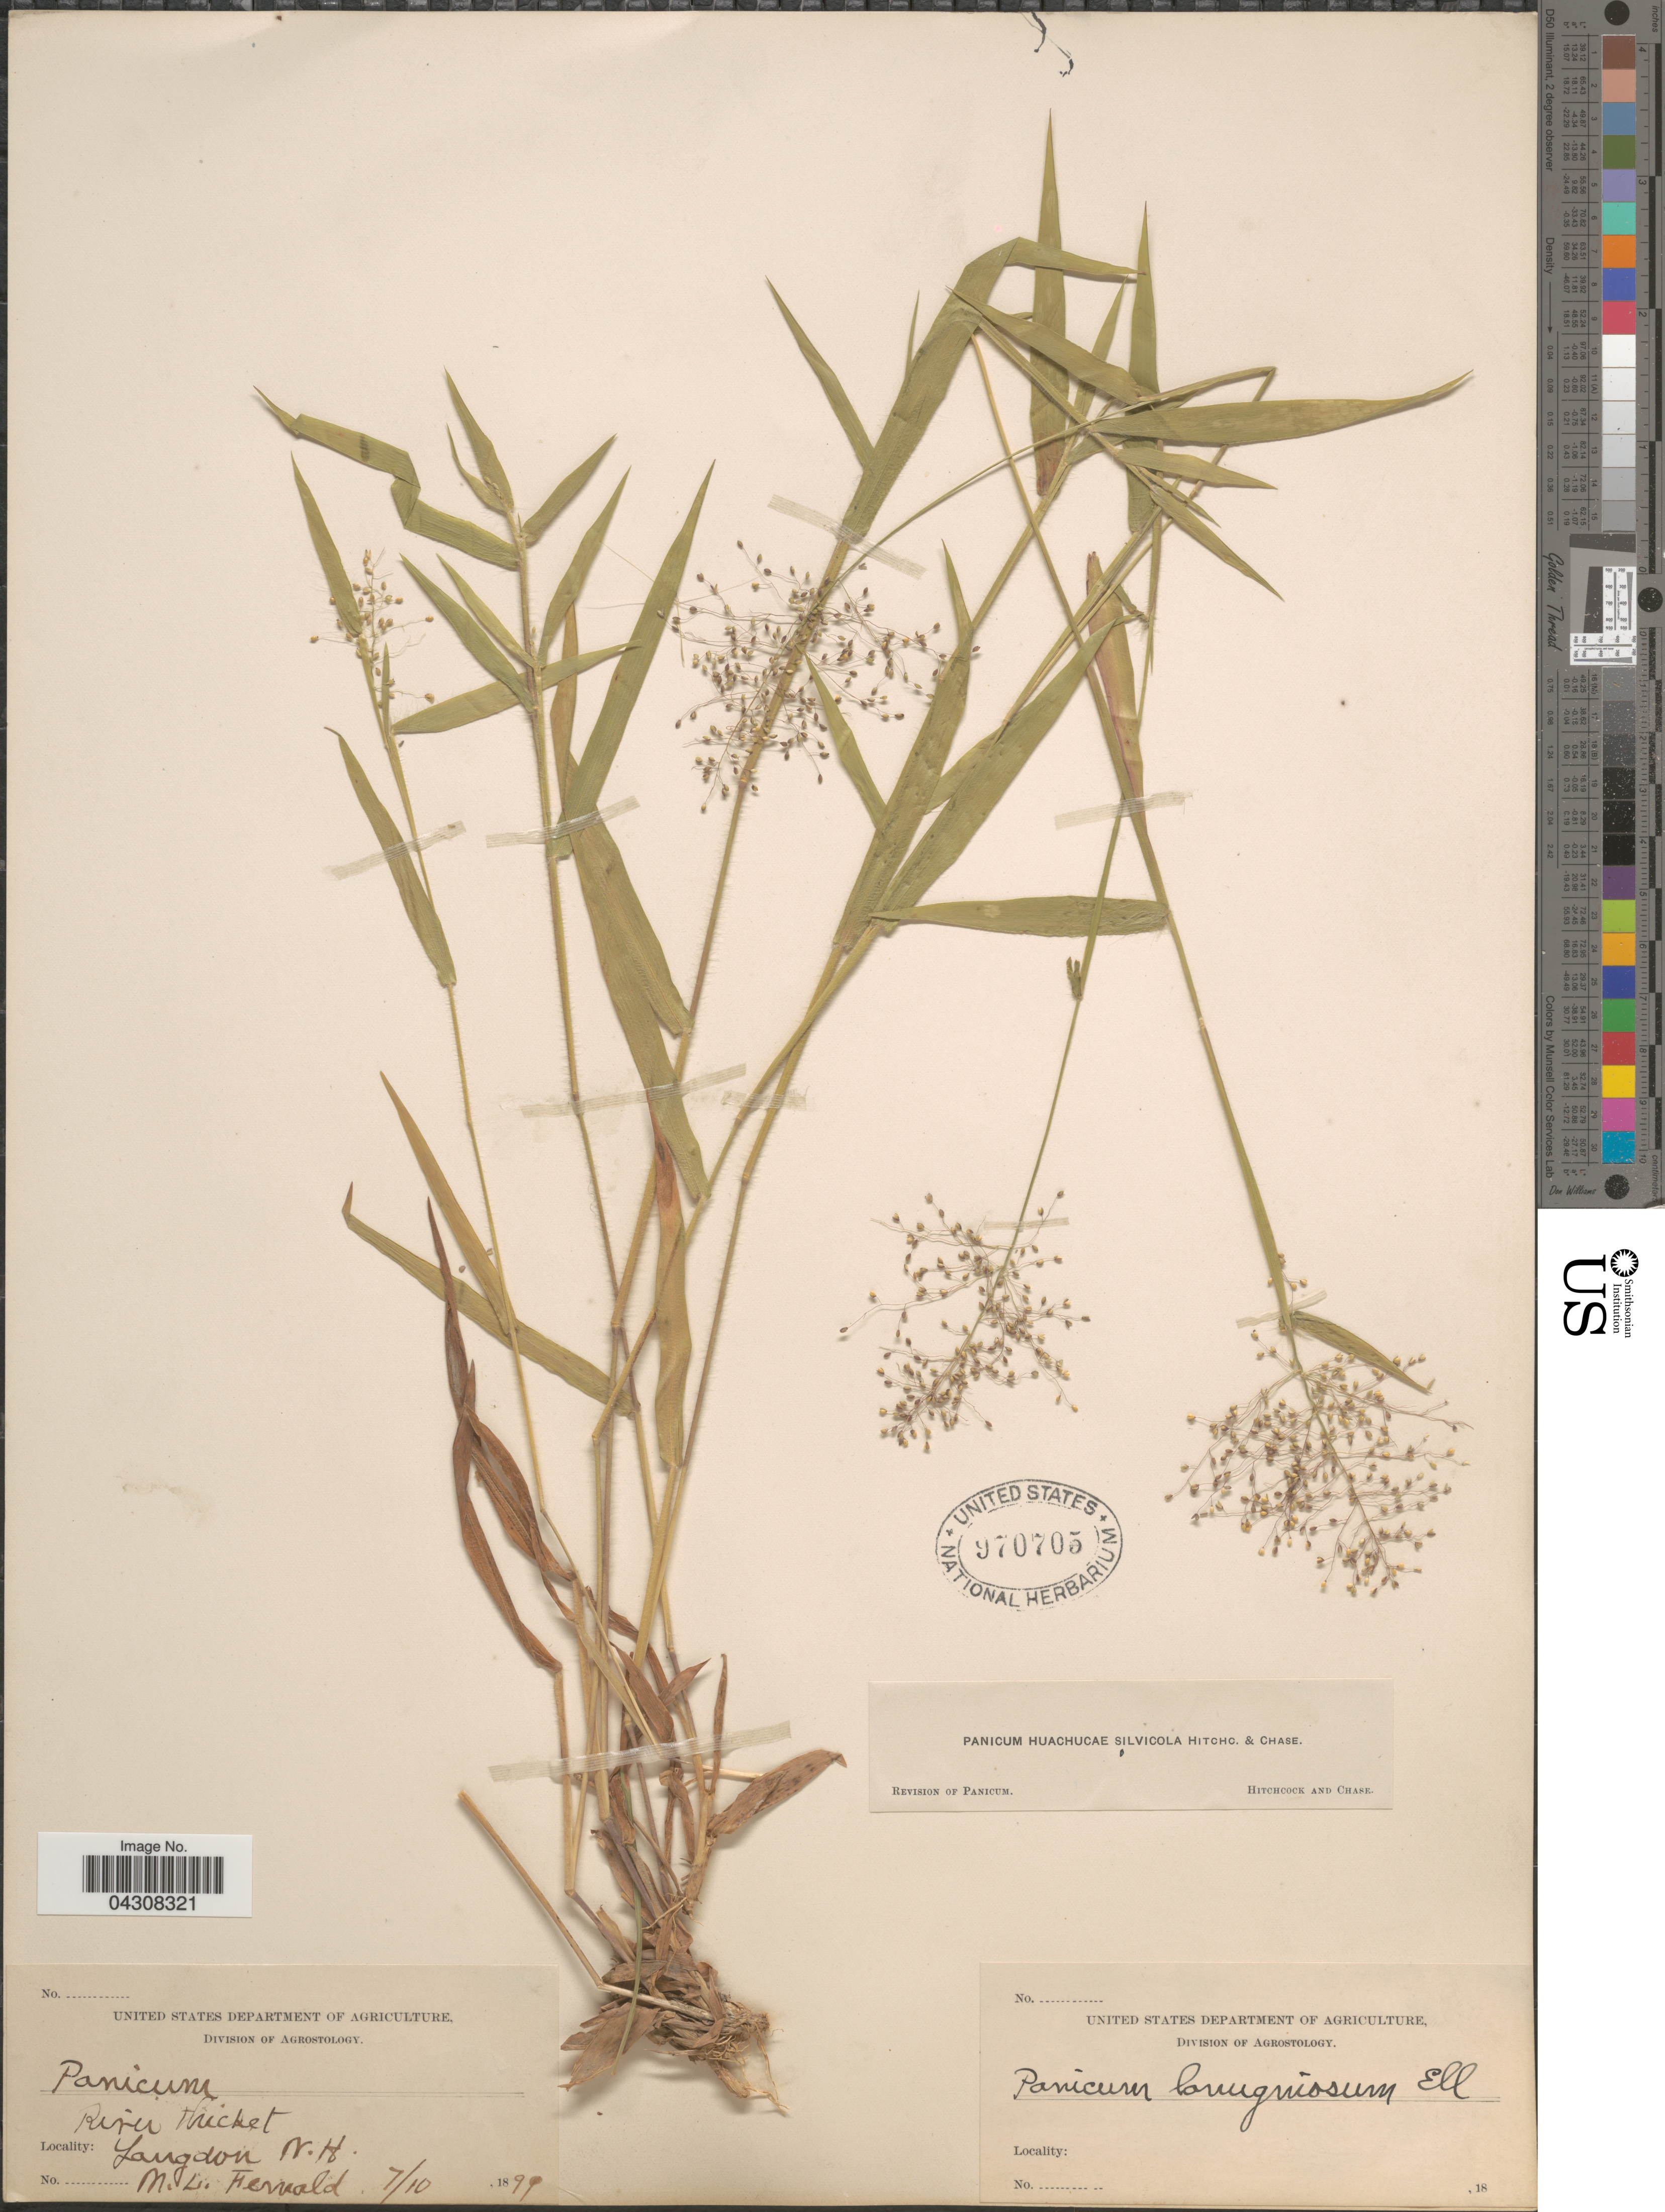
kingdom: Plantae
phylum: Tracheophyta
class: Liliopsida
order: Poales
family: Poaceae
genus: Dichanthelium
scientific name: Dichanthelium acuminatum var. acuminatum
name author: (Sw.) Gould & C.A. Clark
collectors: M. L. Fernald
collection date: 1899-07-10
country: United States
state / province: New Hampshire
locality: River thicket, Langdon.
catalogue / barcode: US 970705